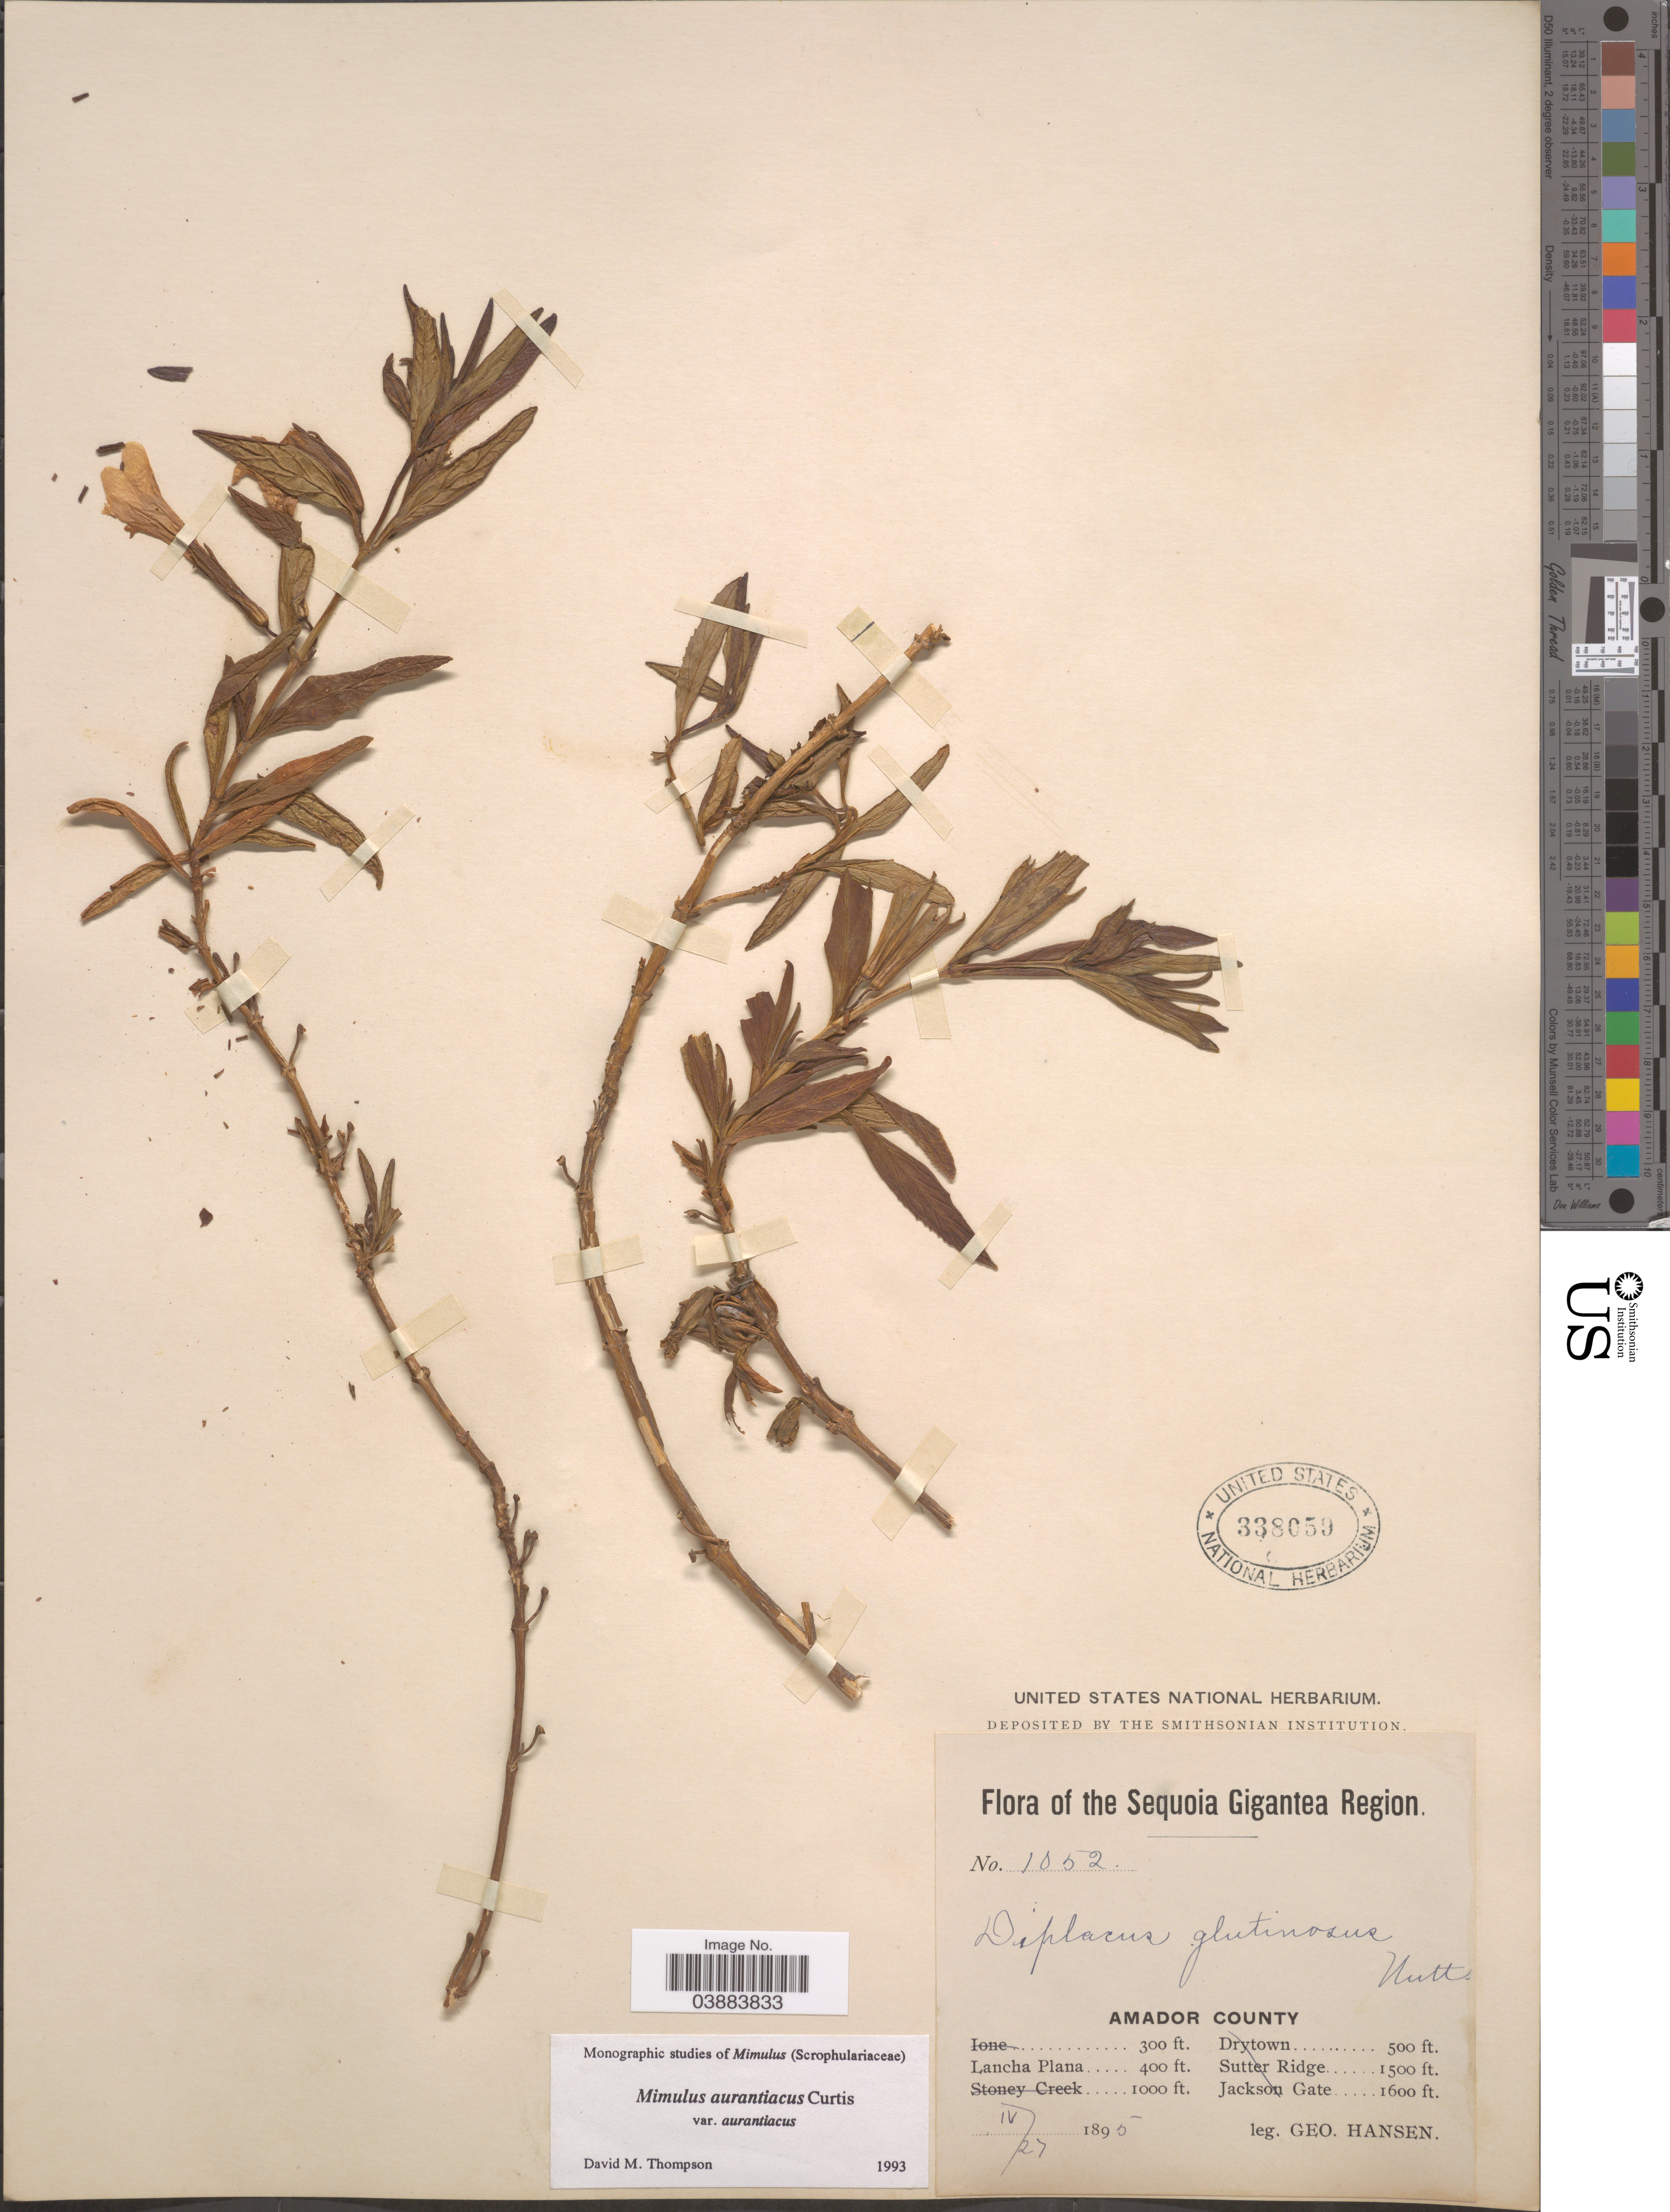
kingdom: Plantae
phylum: Tracheophyta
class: Magnoliopsida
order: Lamiales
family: Phrymaceae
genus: Diplacus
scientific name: Diplacus aurantiacus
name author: (Curtis) Jeps.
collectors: G. Hansen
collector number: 1052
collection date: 1895-04-27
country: United States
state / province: California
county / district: Amador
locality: Sequoia Gigantea Region. Amador County. Lancha Plana.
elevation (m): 122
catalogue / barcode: US 338059